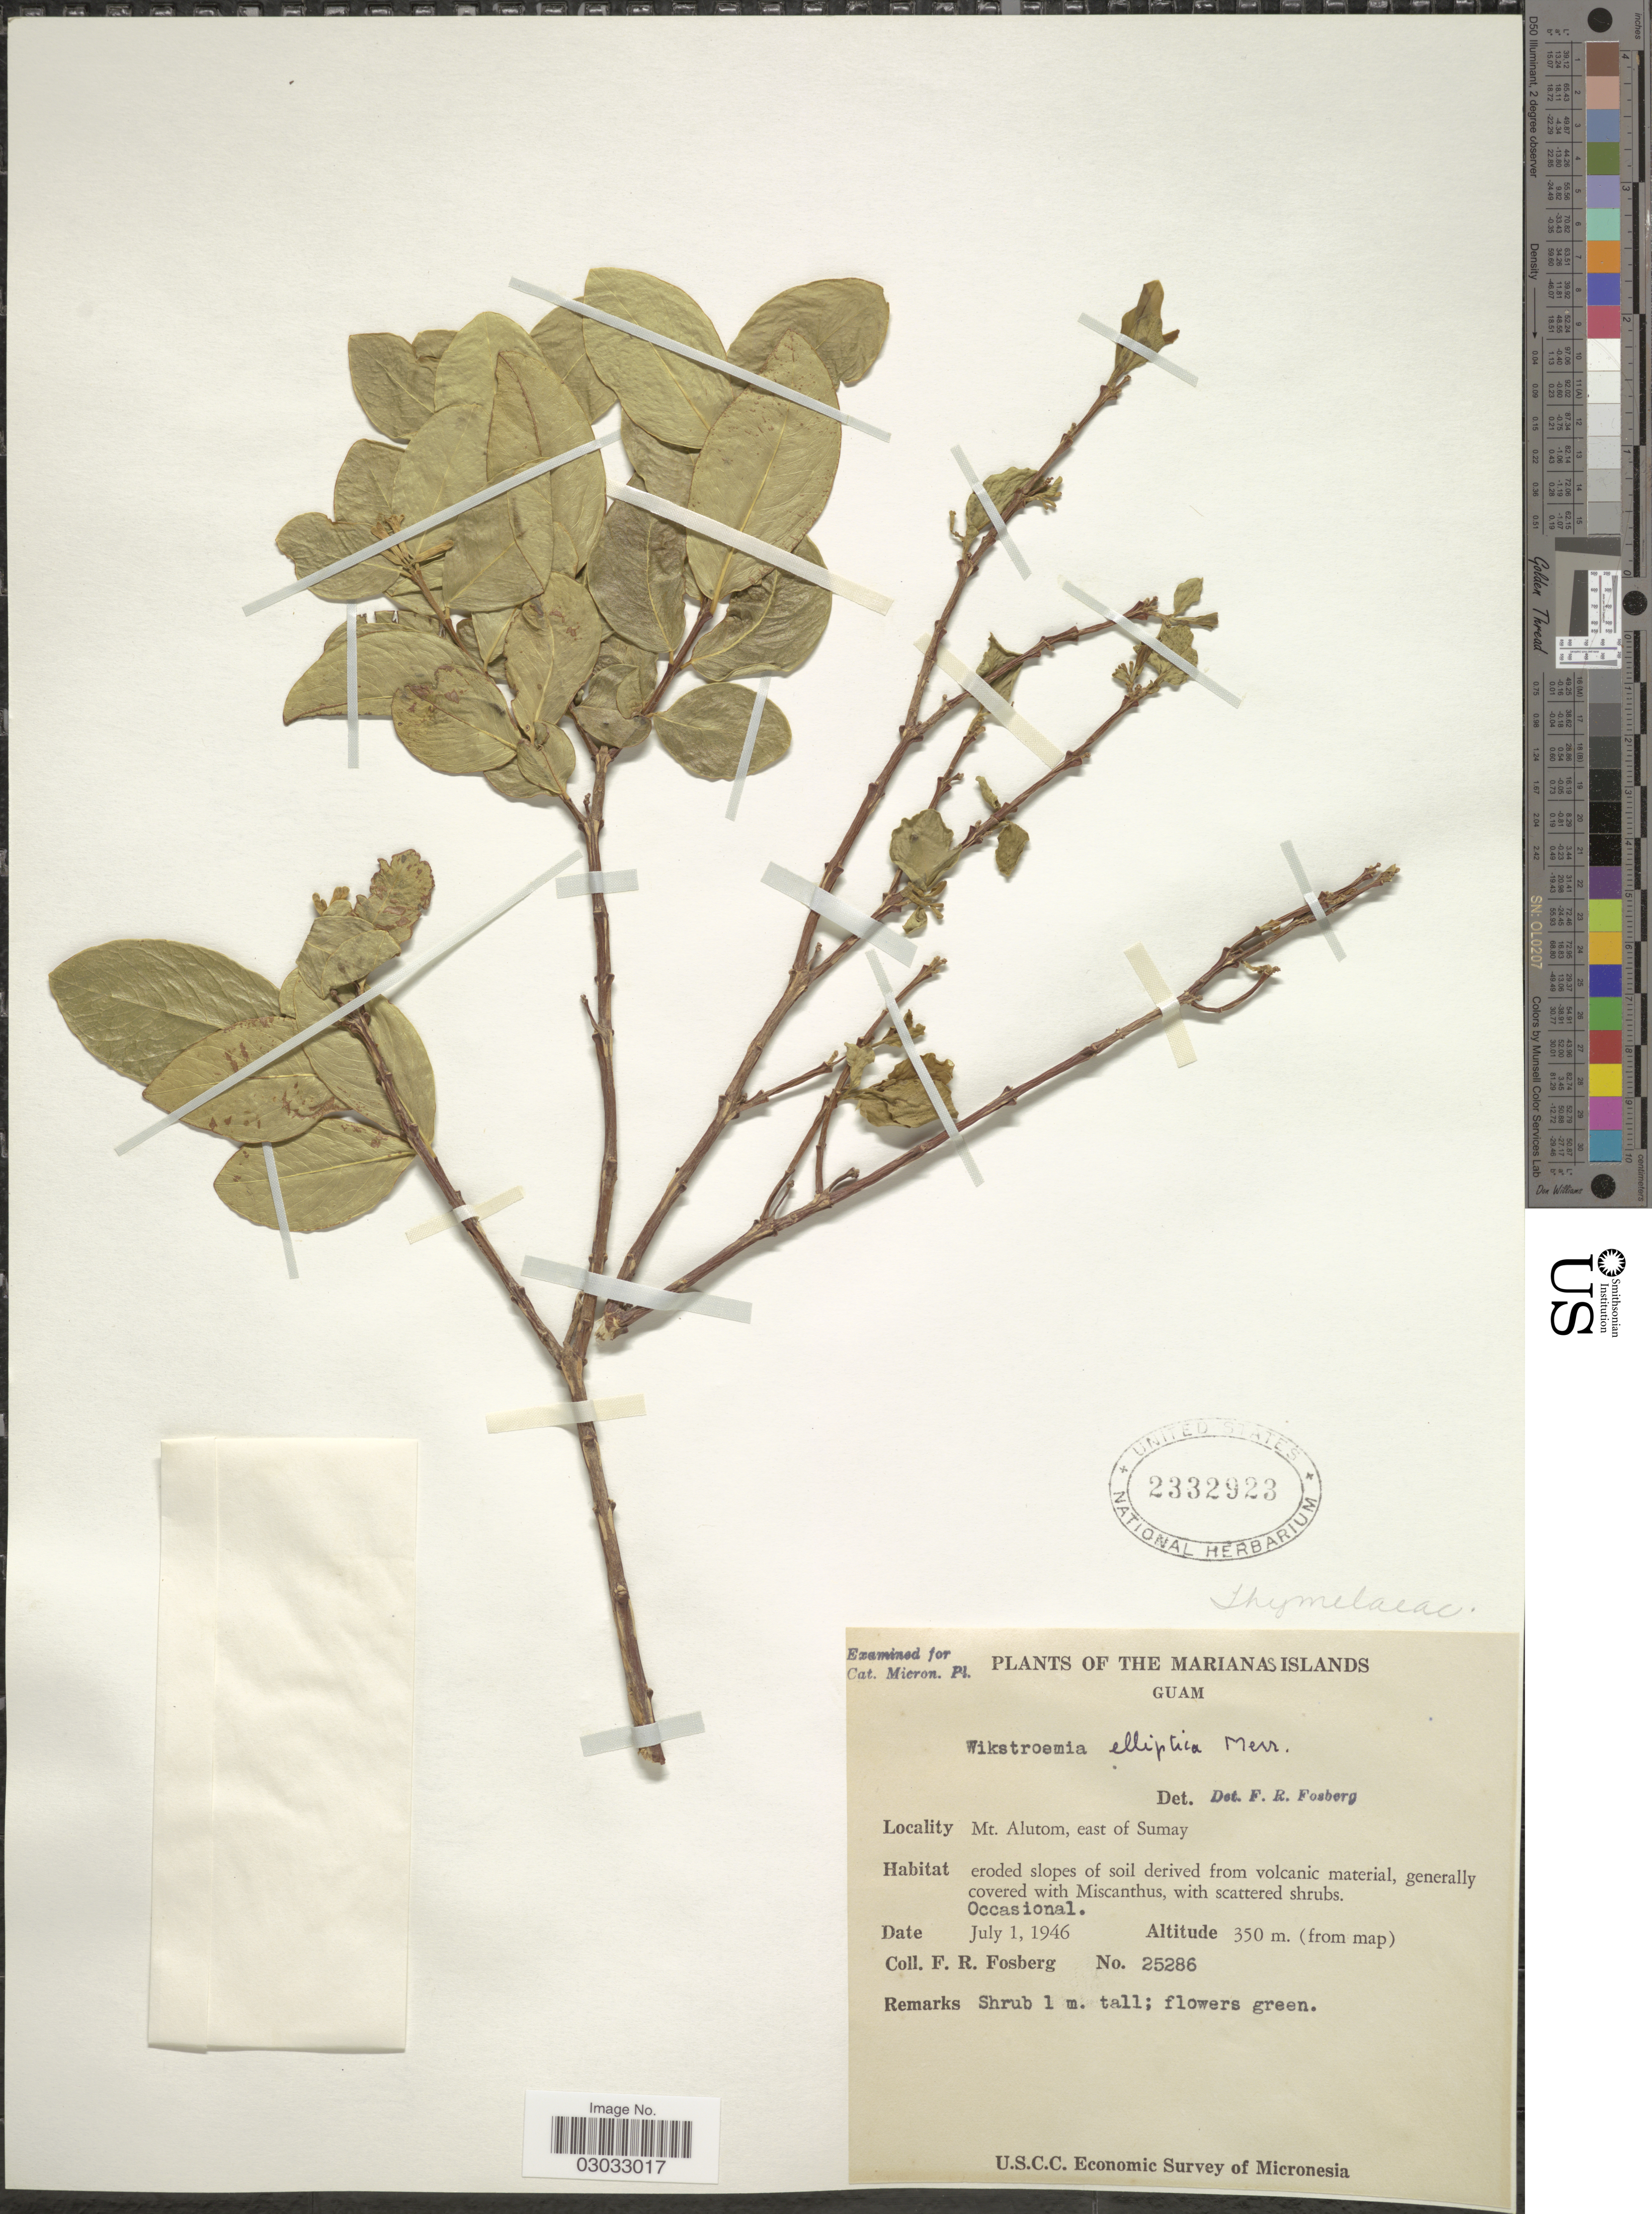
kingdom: Plantae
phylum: Tracheophyta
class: Magnoliopsida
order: Malvales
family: Thymelaeaceae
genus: Wikstroemia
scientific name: Wikstroemia elliptica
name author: Merr.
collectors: F. R. Fosberg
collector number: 25286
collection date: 1946-07-01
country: Guam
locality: The Marianas Islands, Mt. Alutom, east of Sumay.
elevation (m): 350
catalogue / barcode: US 2332923